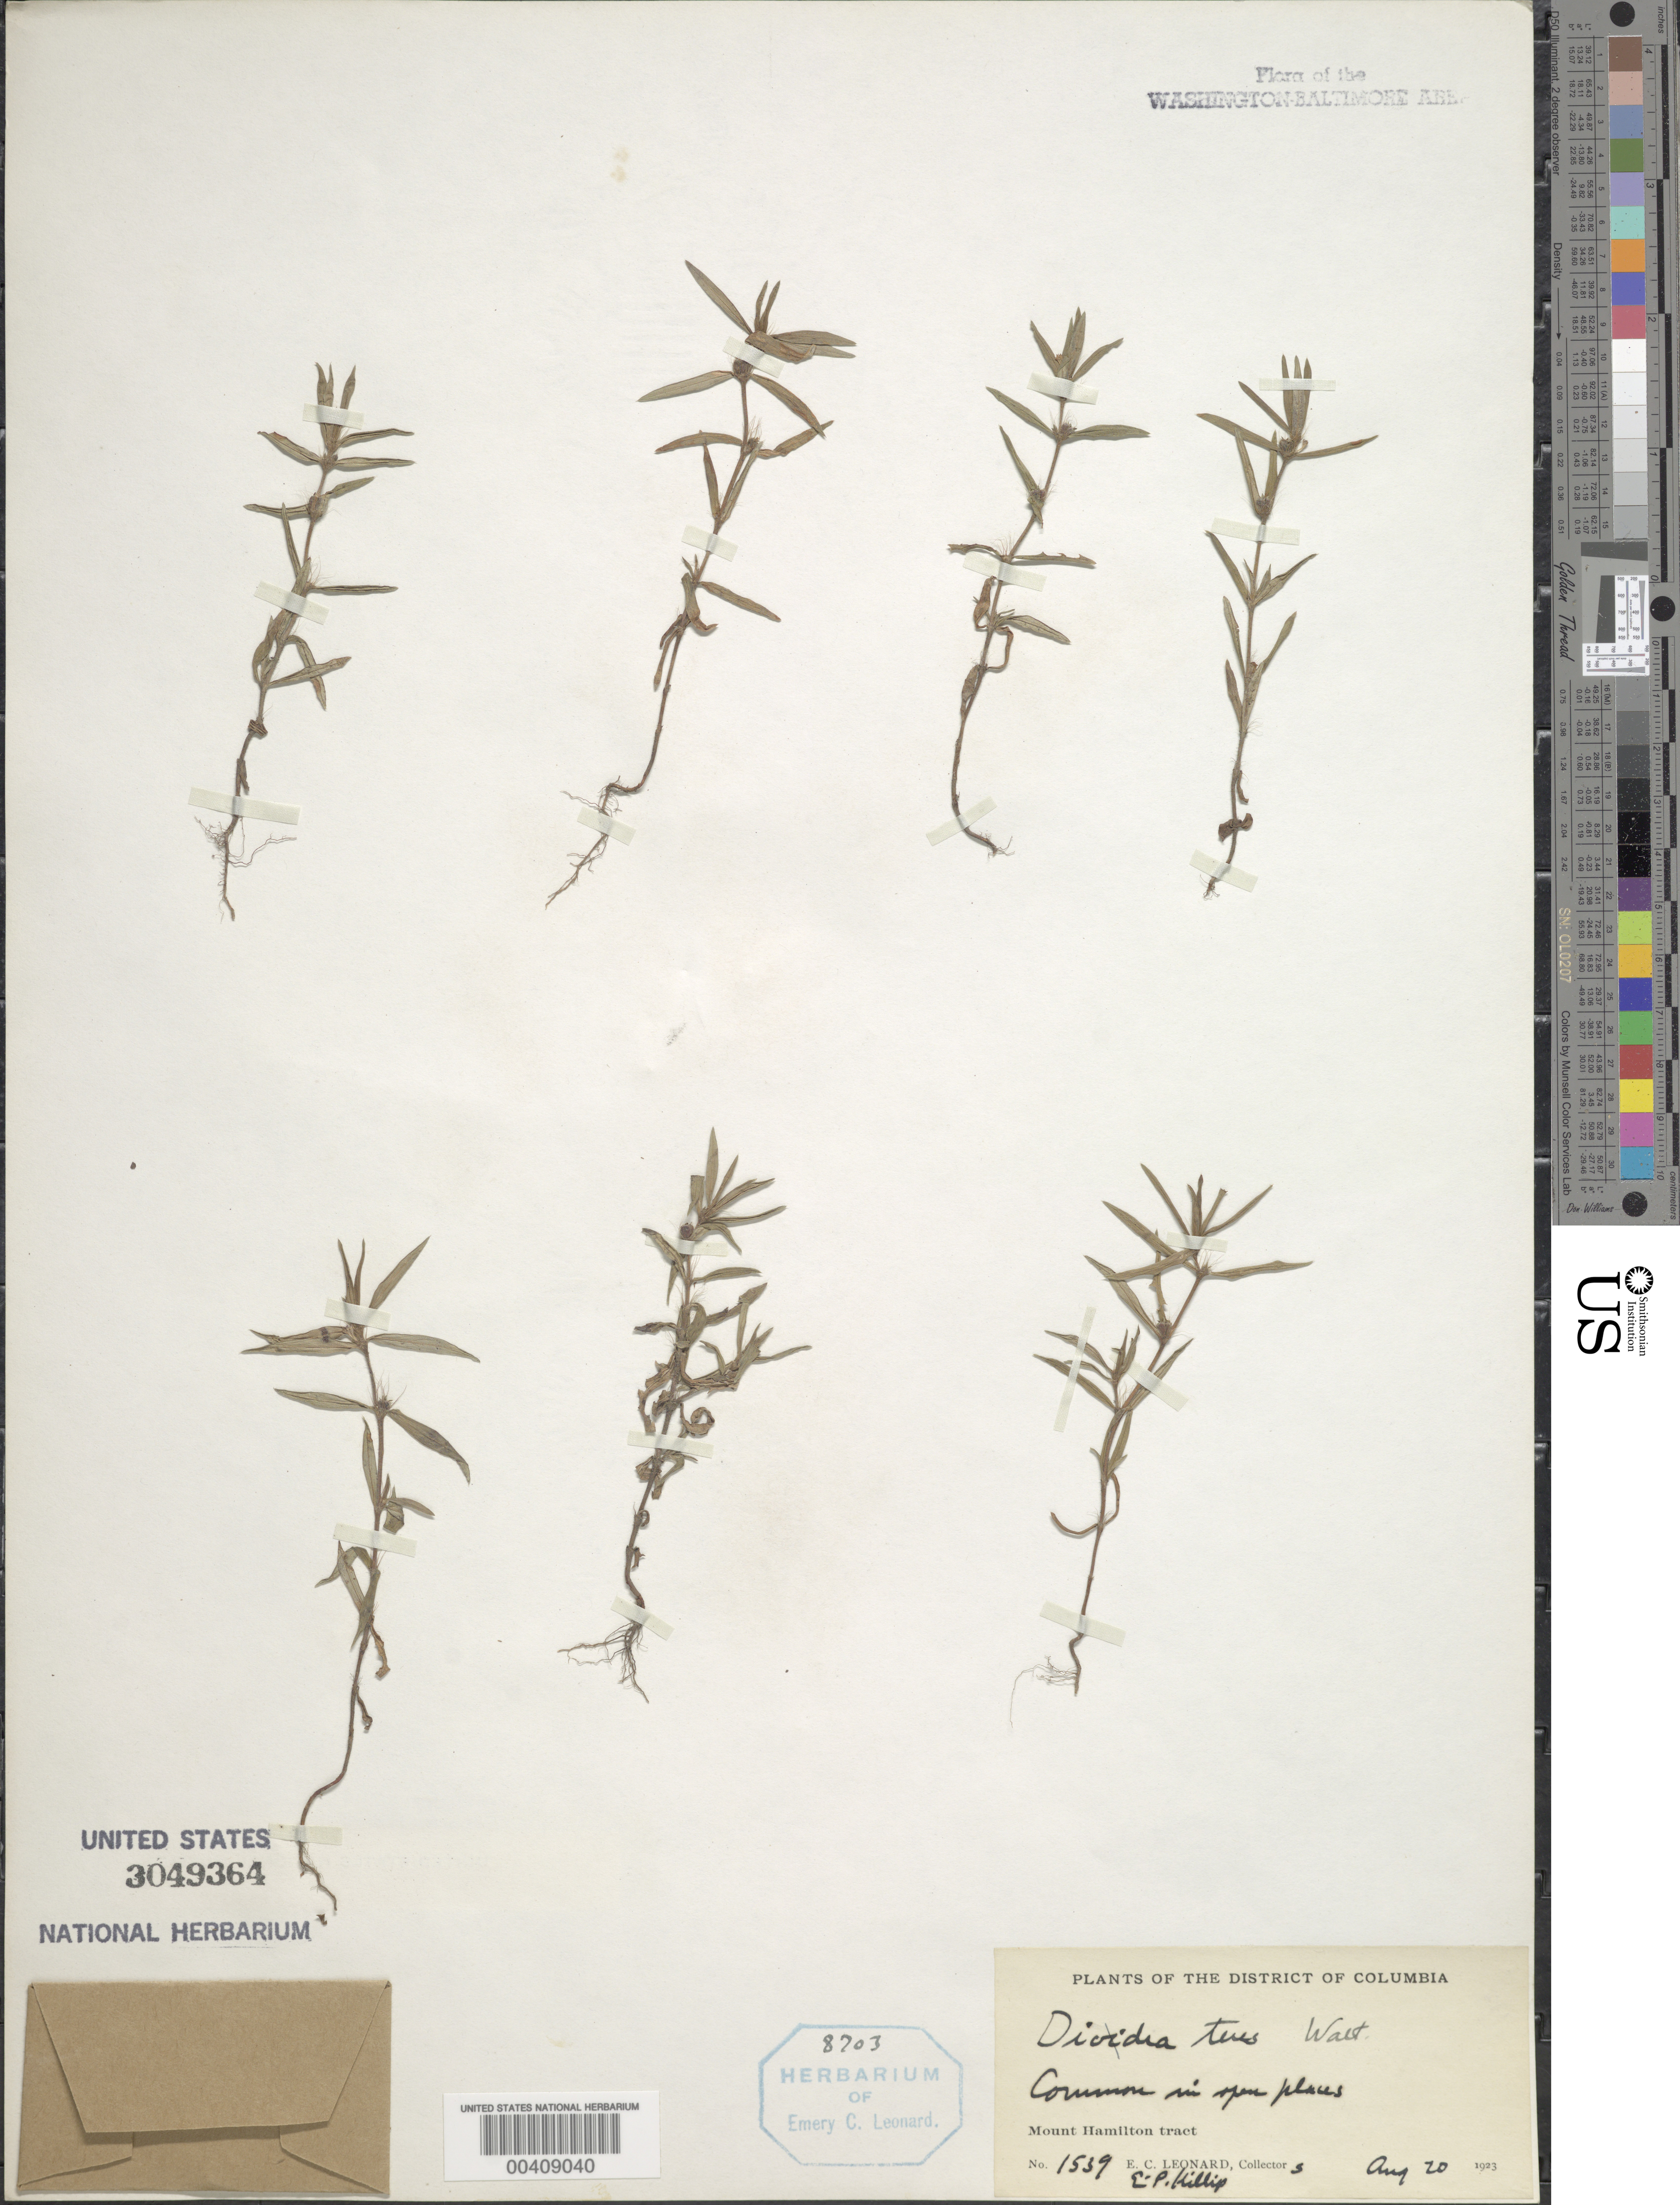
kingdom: Plantae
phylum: Tracheophyta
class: Magnoliopsida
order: Gentianales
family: Rubiaceae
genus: Diodia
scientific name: Diodia teres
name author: Walter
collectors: E. C. Leonard & E. P. Killip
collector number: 1539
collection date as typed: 20 Aug 1923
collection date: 1923-08-20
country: United States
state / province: District of Columbia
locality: Mt. Hamilton Tract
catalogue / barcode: US 3049364